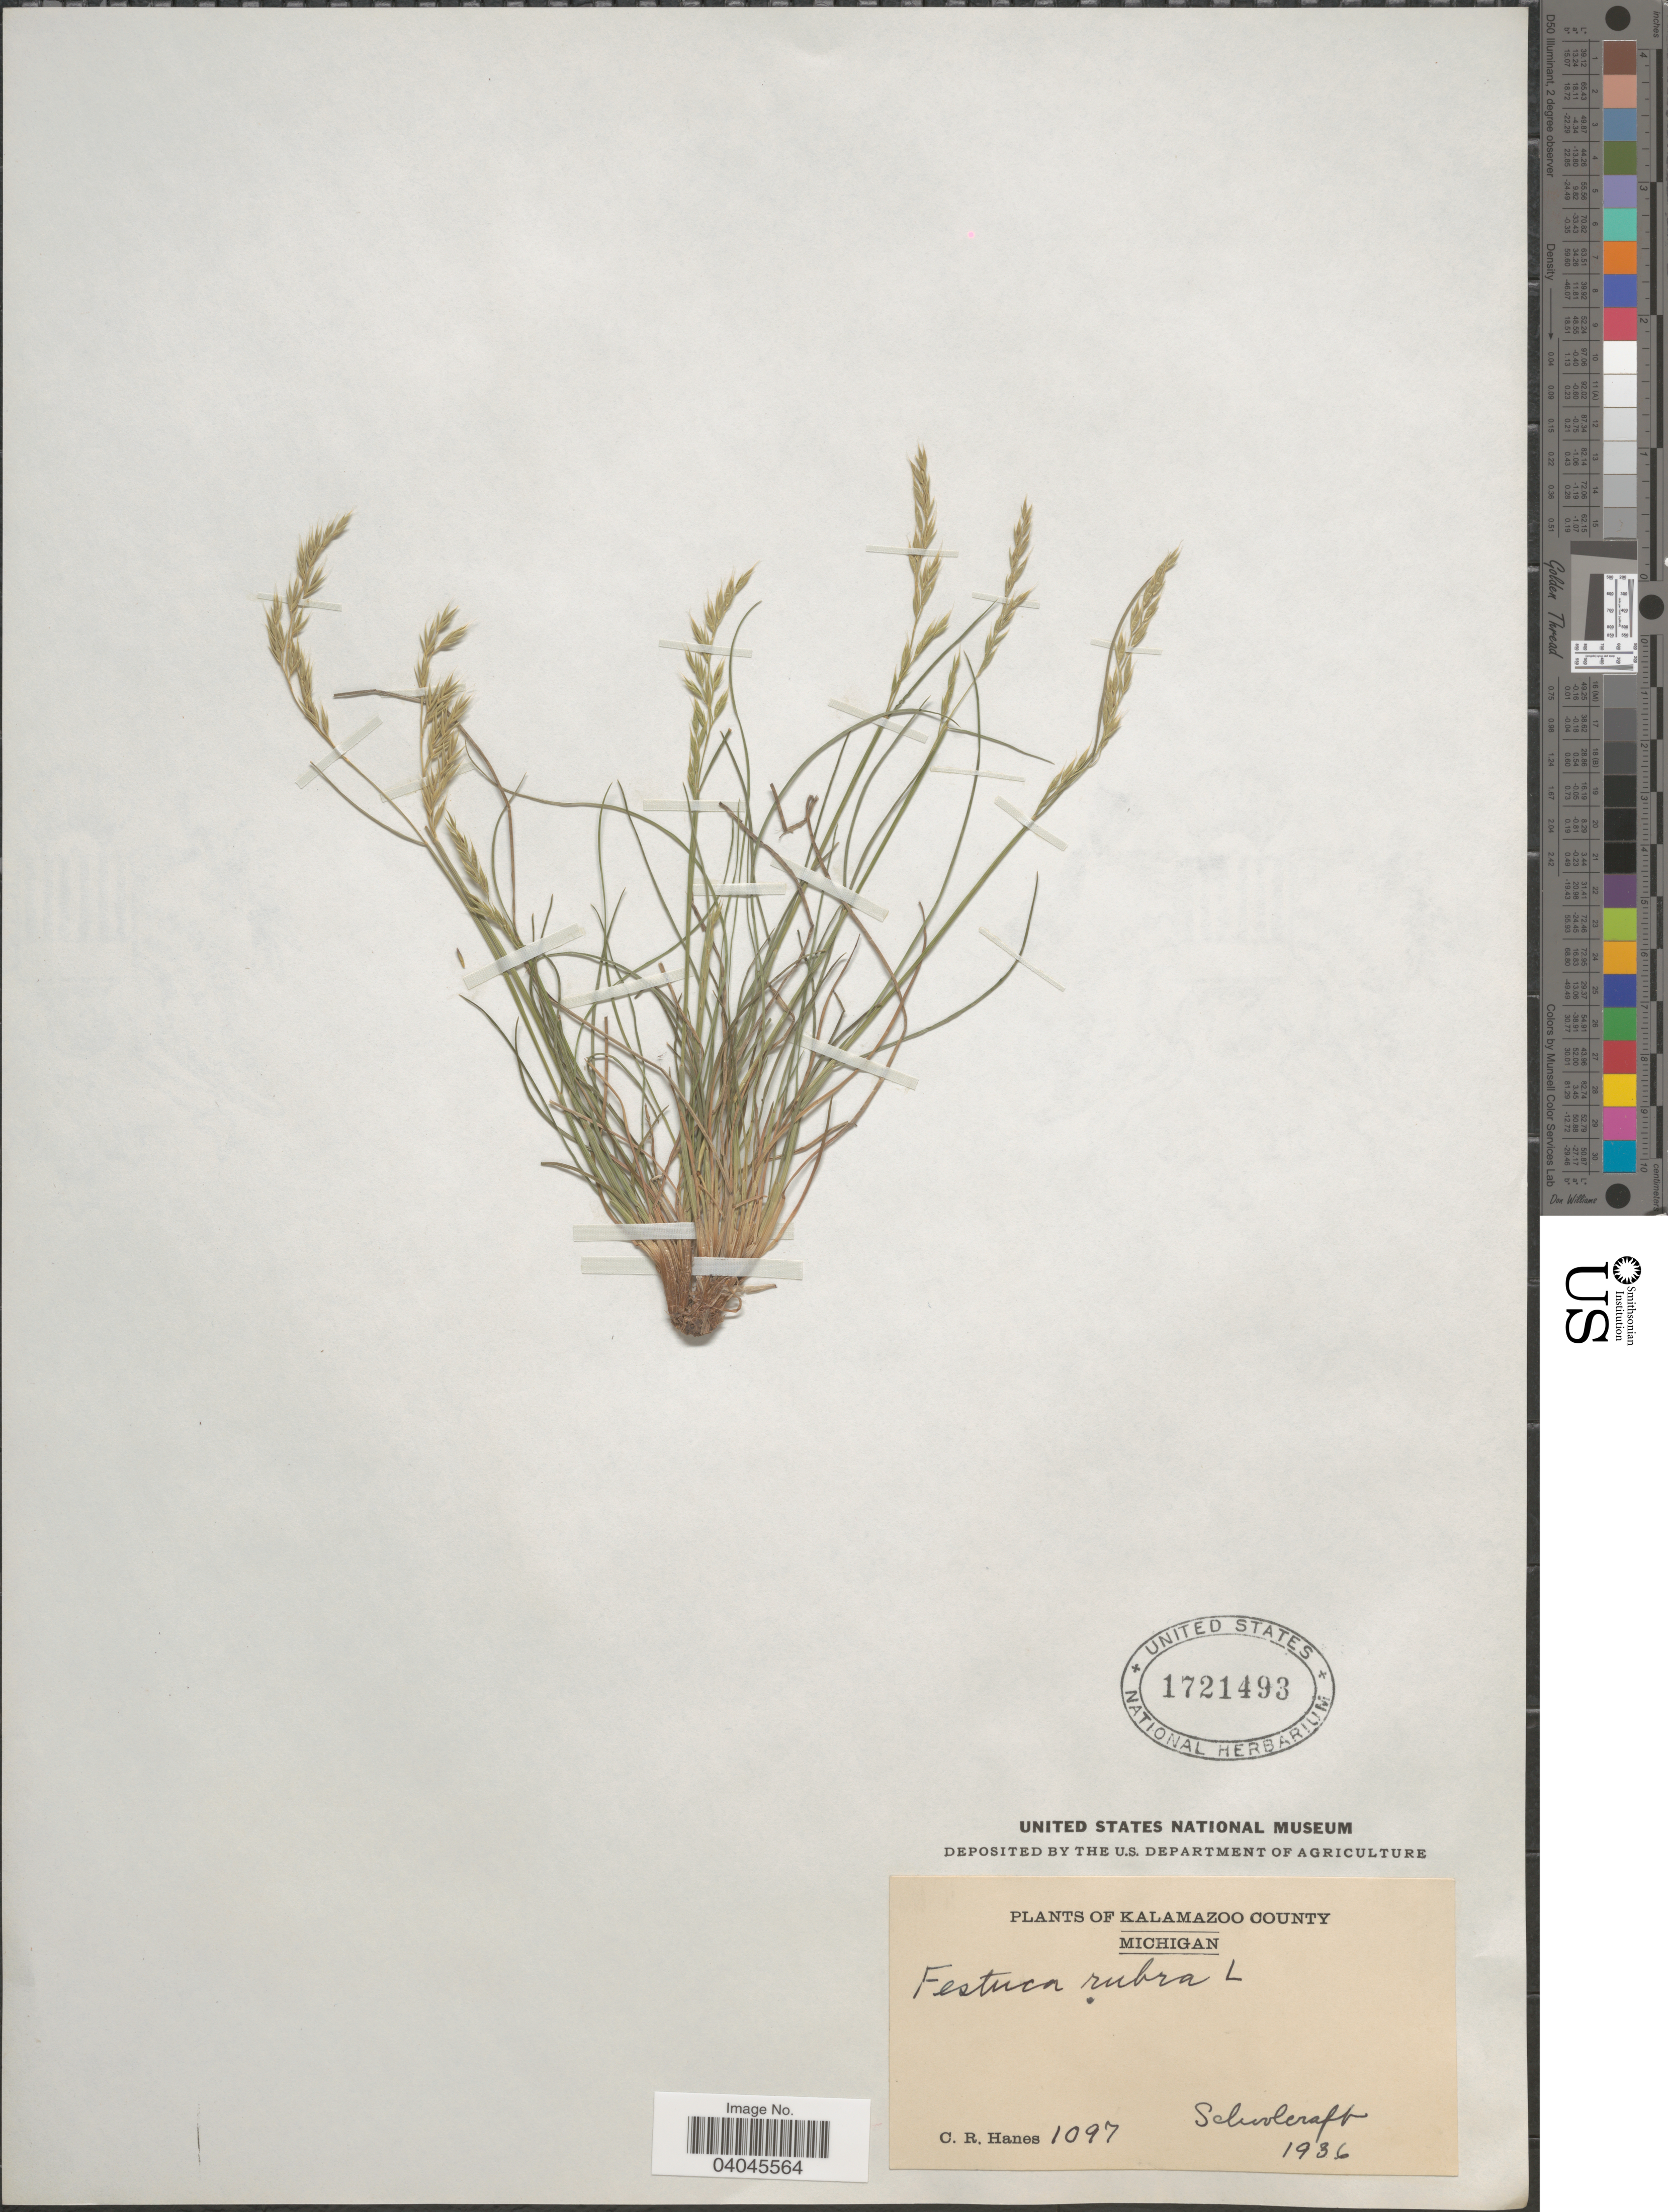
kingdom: Plantae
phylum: Tracheophyta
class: Liliopsida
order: Poales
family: Poaceae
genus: Festuca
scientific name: Festuca rubra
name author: L.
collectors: C. Hanes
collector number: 1097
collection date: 1936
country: United States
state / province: Michigan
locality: Kalamazoo County. Schoolcraft.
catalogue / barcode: US 1721493